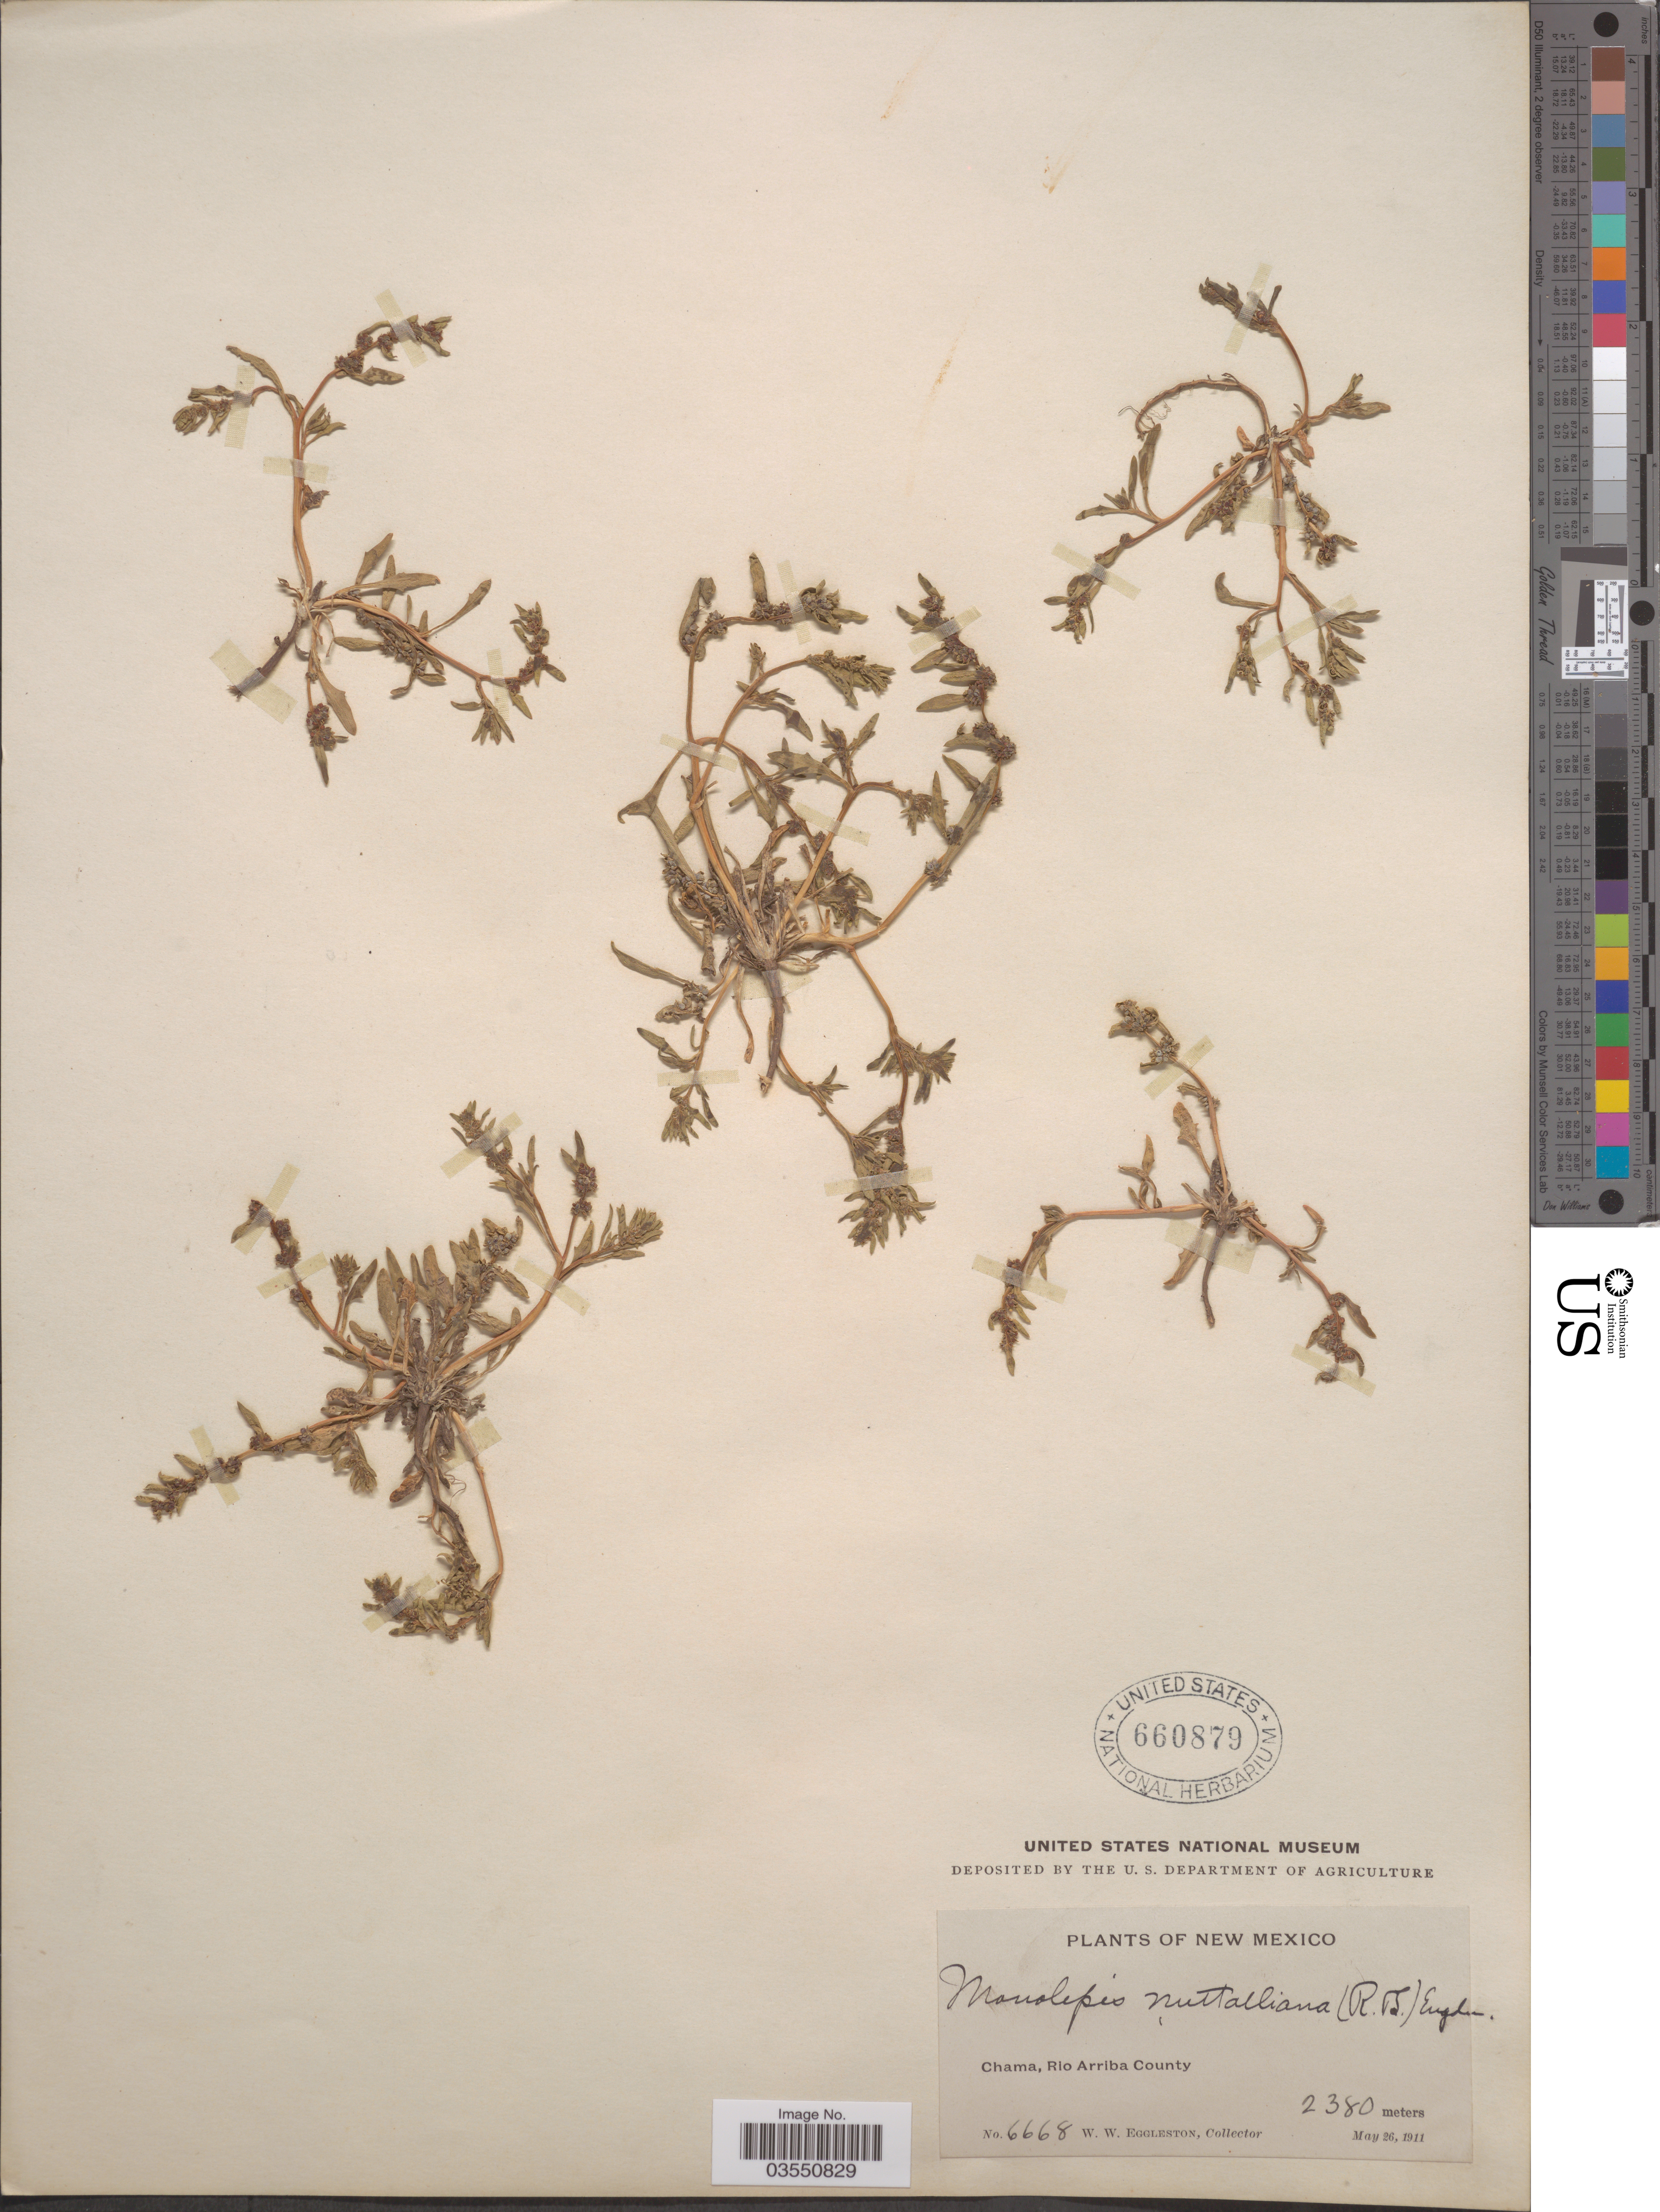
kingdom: Plantae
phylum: Tracheophyta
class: Magnoliopsida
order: Caryophyllales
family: Amaranthaceae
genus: Blitum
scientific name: Blitum nuttallianum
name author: Schult.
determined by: U.S. National Herbarium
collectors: W. W. Eggleston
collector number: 6668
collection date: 1911-05-26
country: United States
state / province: New Mexico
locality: Chama, Rio Arriba County.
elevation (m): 2380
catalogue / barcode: US 660879